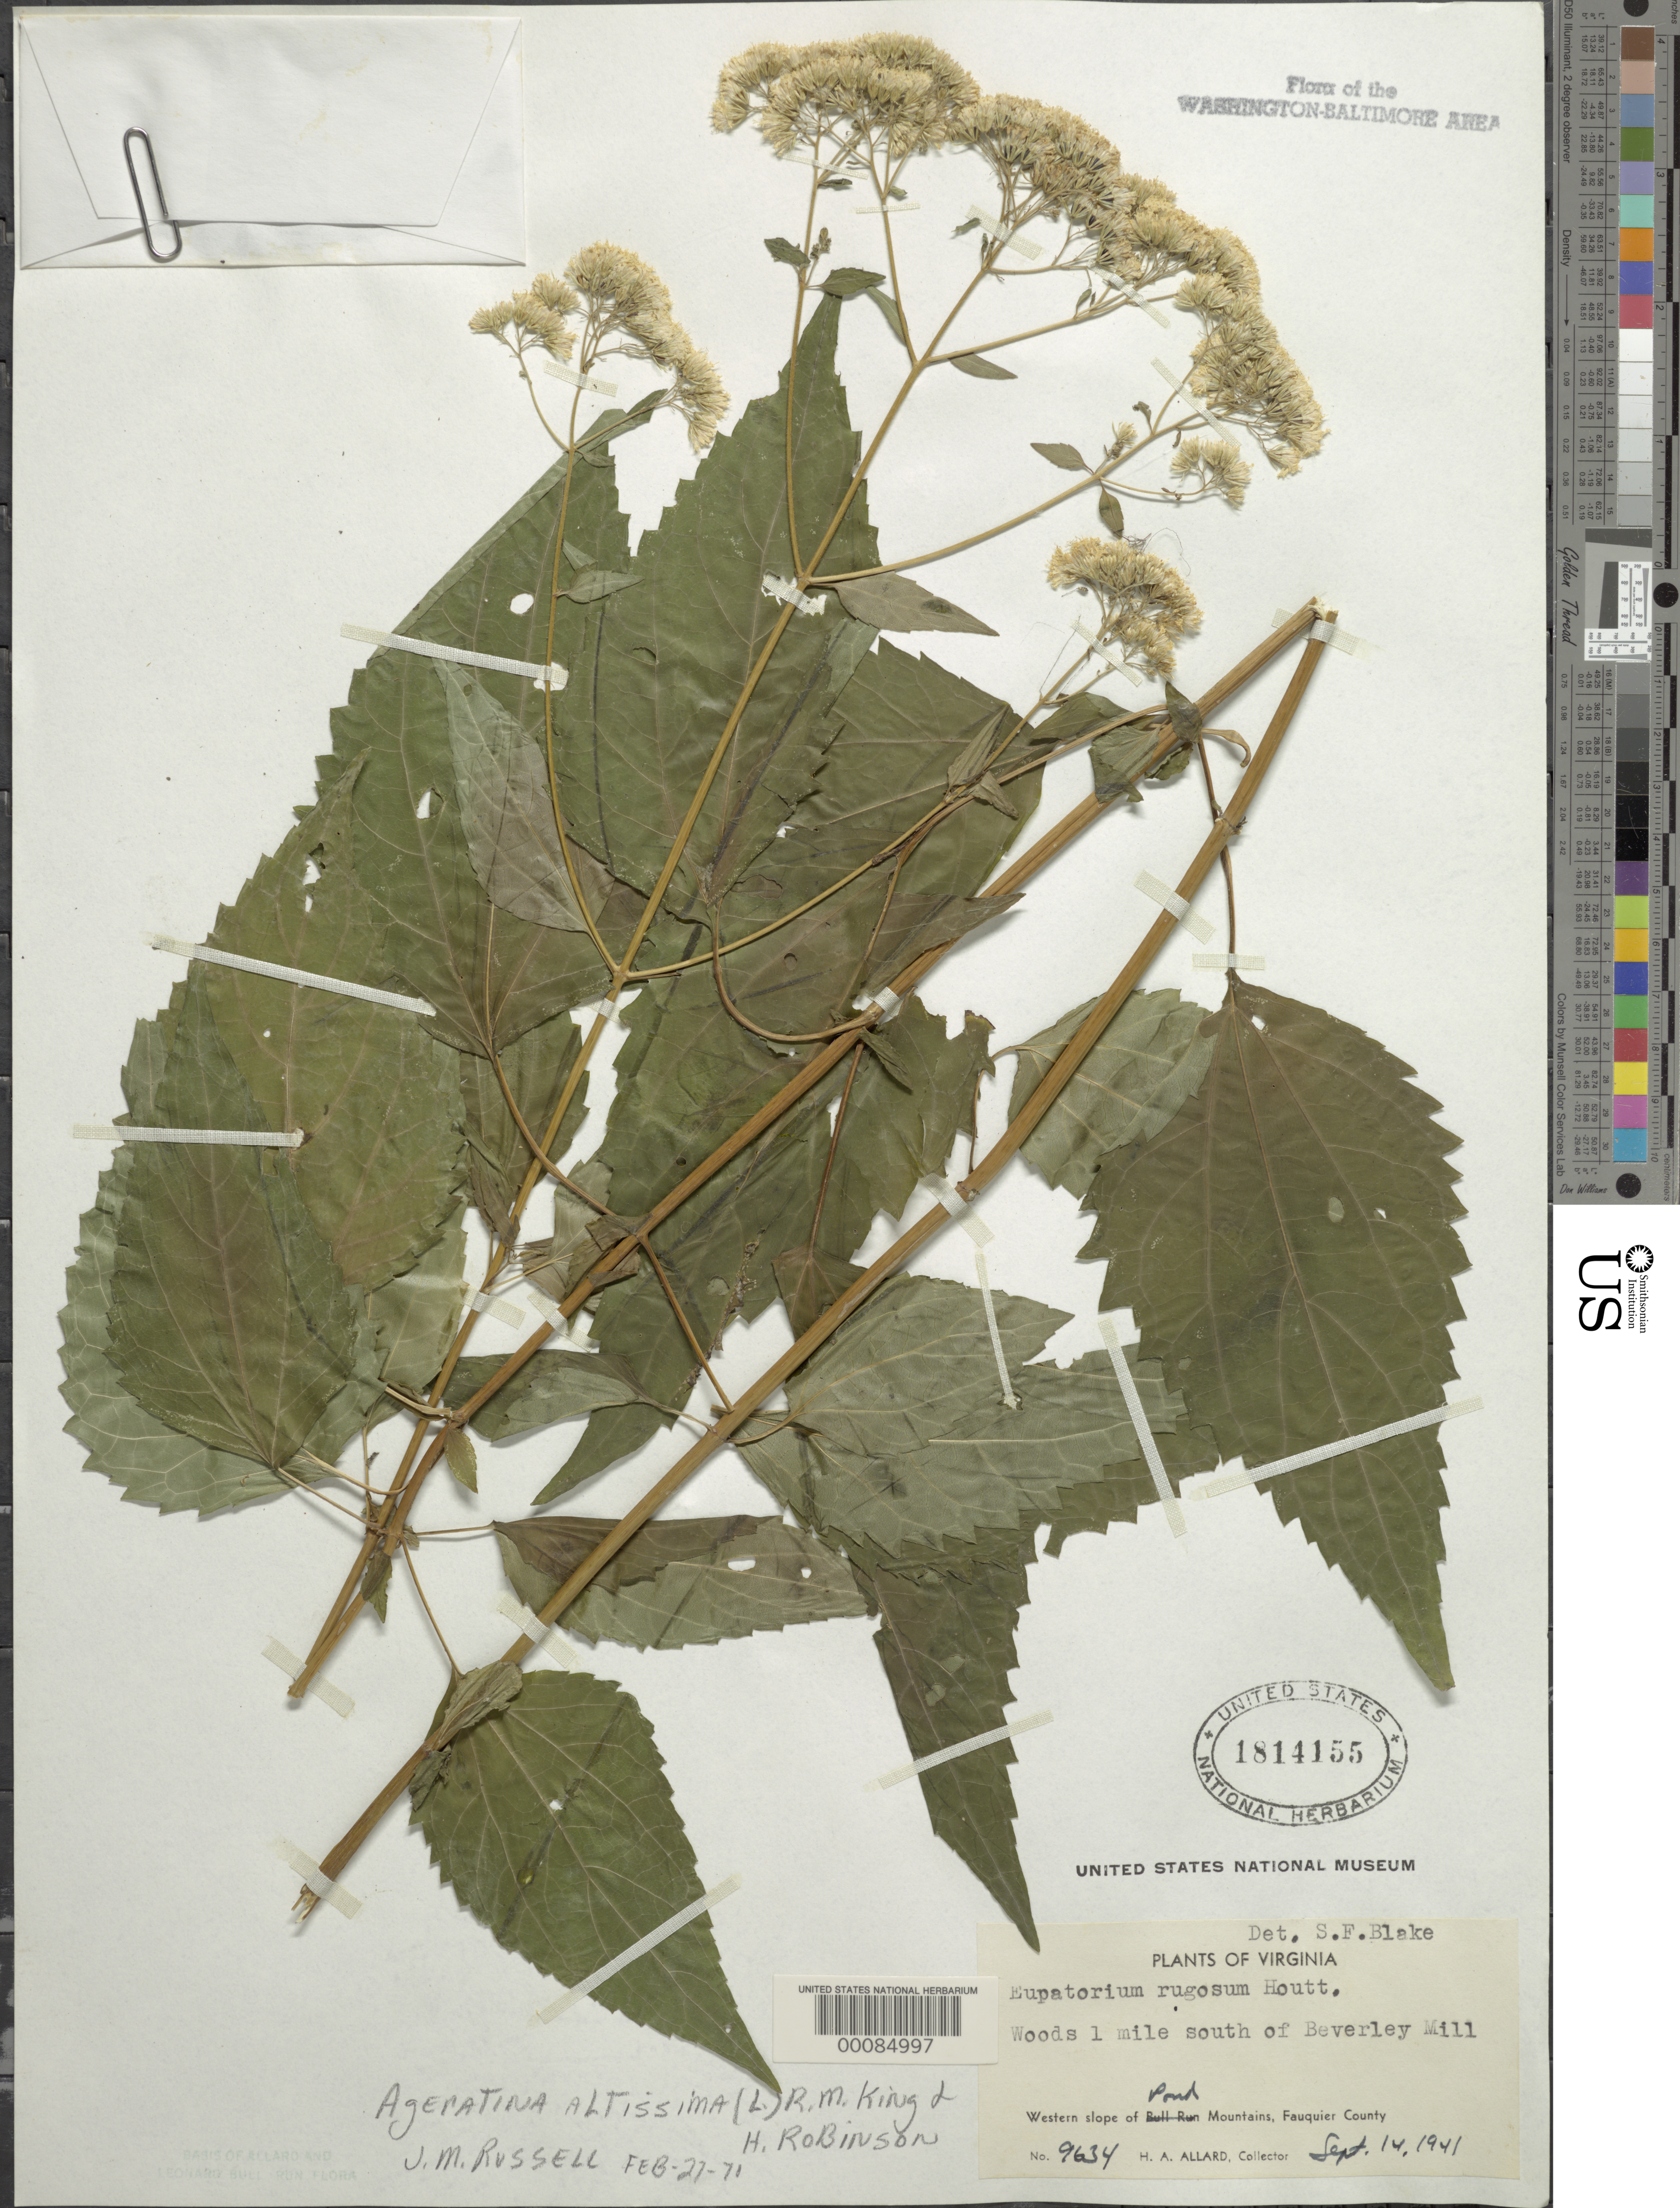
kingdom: Plantae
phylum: Tracheophyta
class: Magnoliopsida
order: Asterales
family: Asteraceae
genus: Ageratina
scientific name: Ageratina altissima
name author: (L.) R.M. King & H. Rob.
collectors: H. A. Allard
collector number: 9634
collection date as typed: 14 Sep 1941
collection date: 1941-09-14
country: United States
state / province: Virginia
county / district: Fauquier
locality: South of Beverley Mill western slope of Bull Run Mountains Bull Run Mts.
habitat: Woods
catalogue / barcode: US 1814155